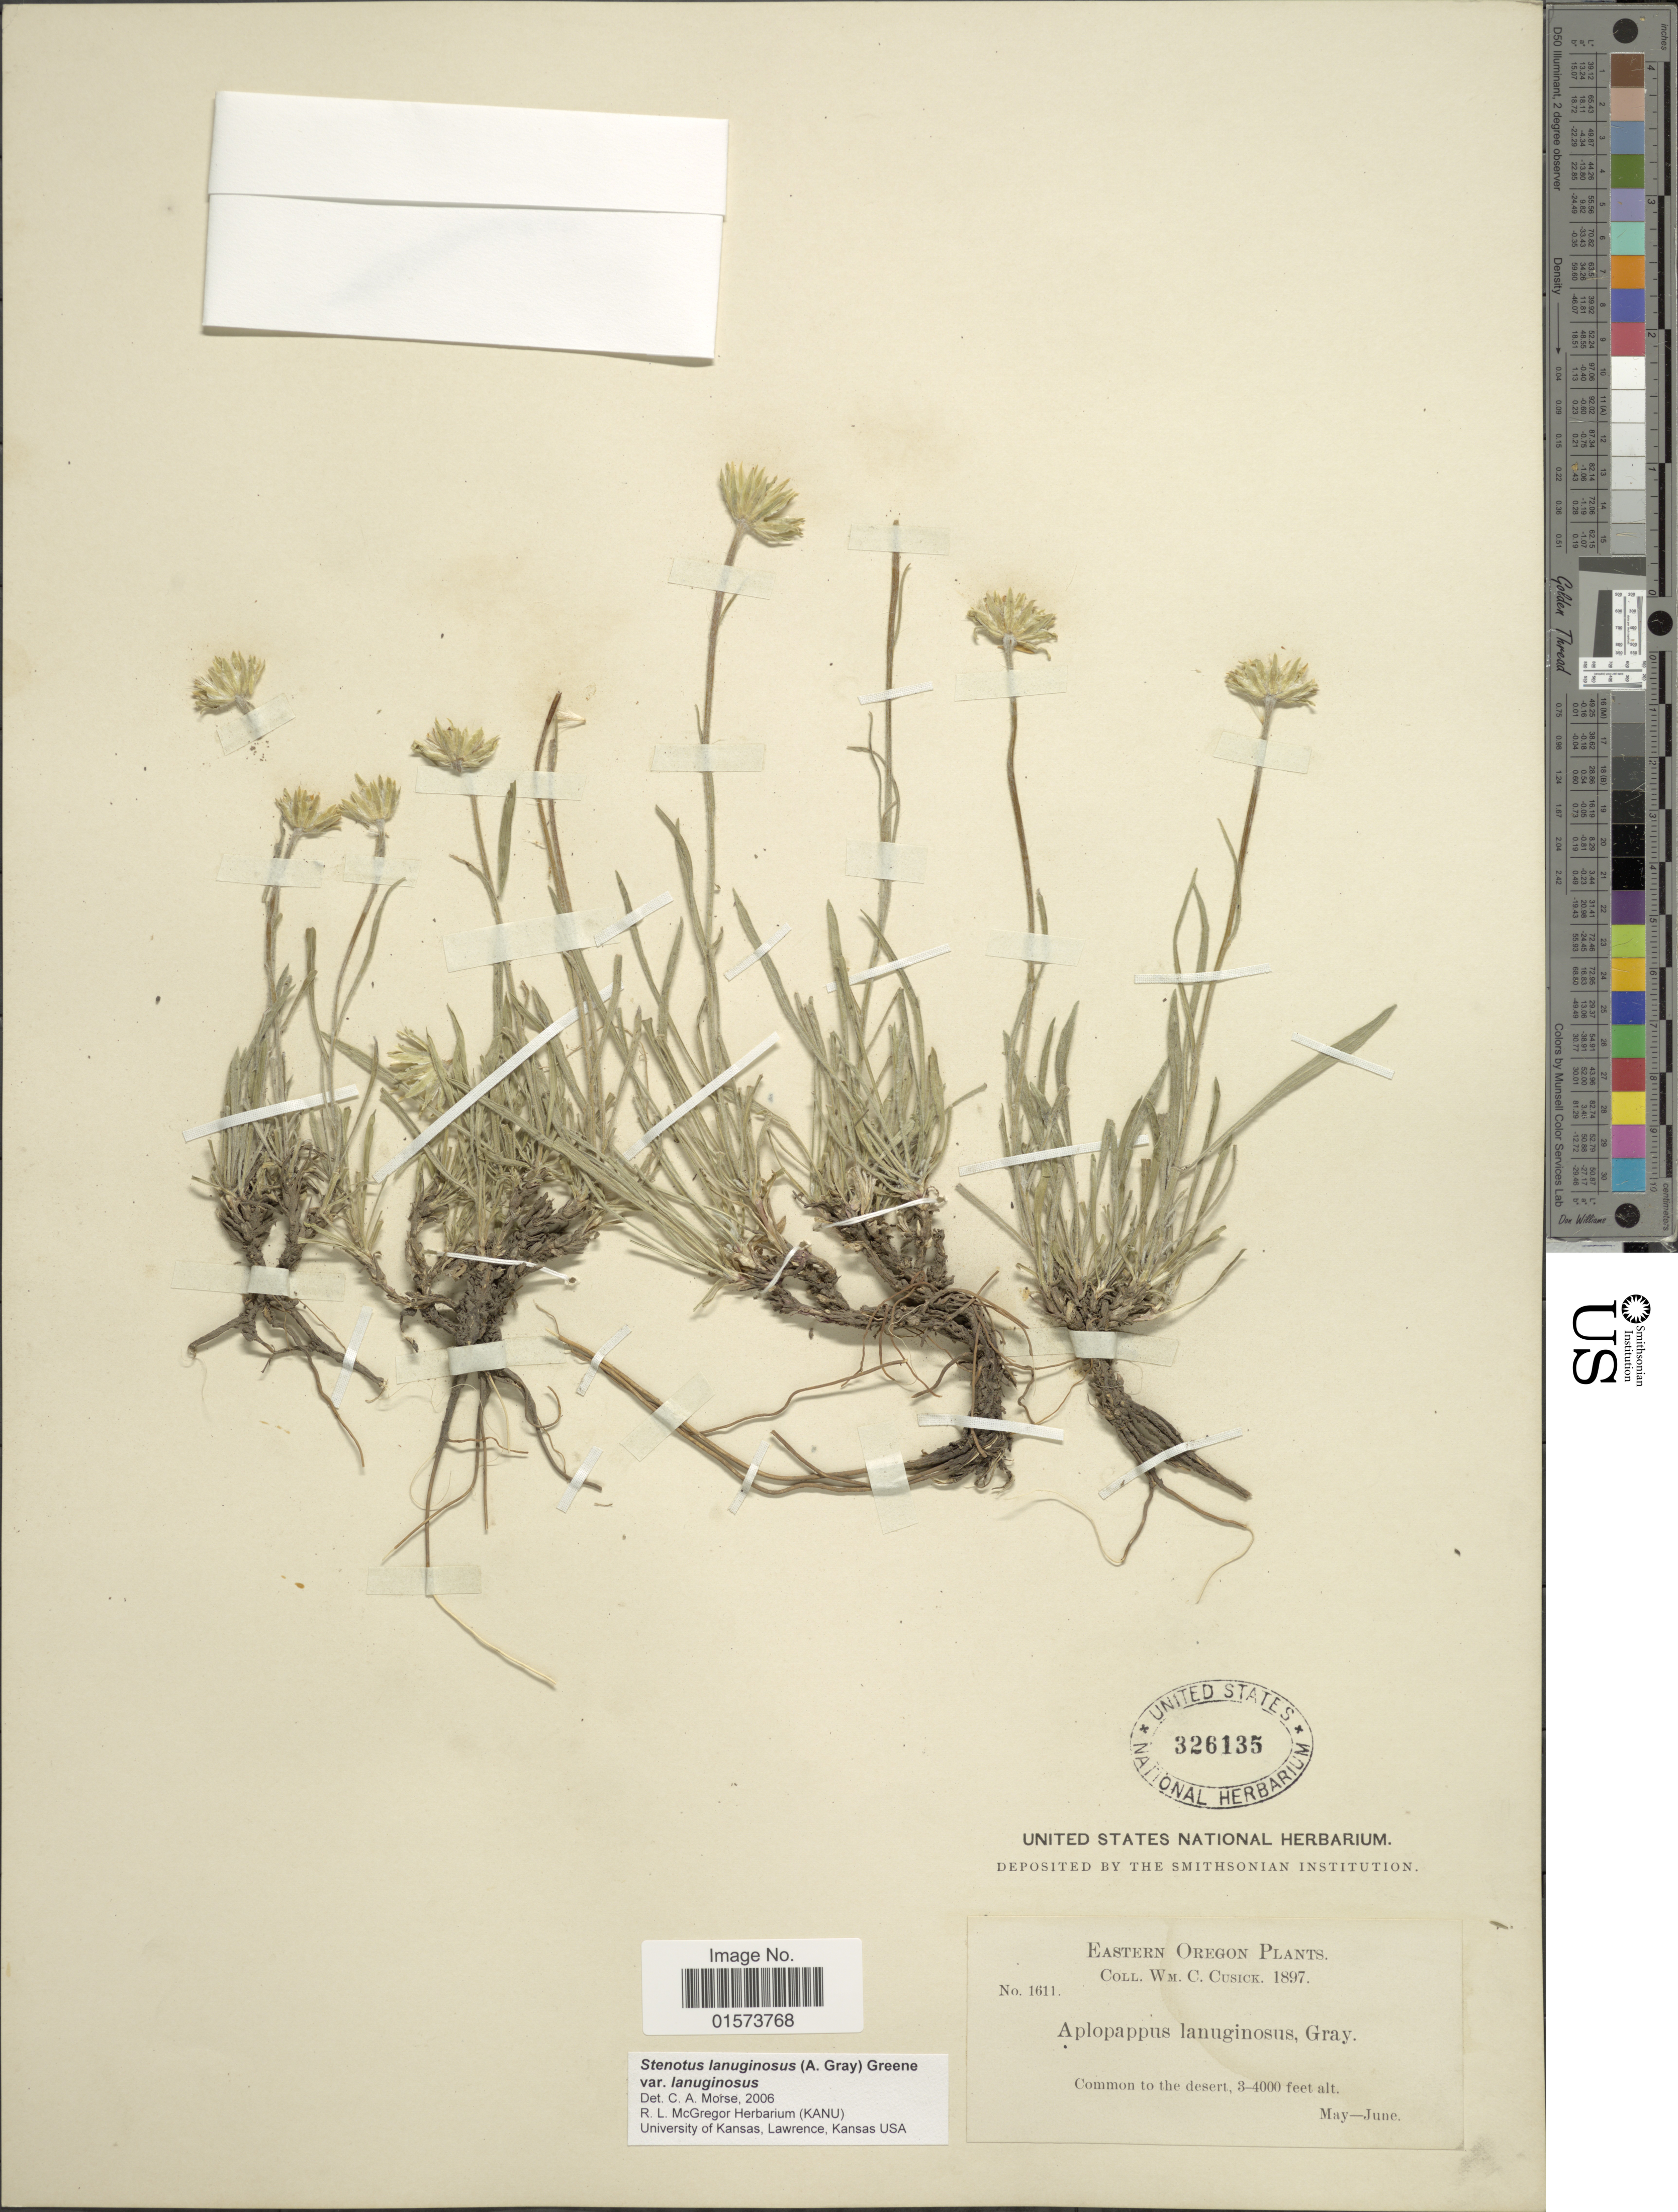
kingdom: Plantae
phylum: Tracheophyta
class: Magnoliopsida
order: Asterales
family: Asteraceae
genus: Stenotus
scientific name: Stenotus lanuginosus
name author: (A. Gray) Greene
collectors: W. C. Cusick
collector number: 1611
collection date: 1897-05/1897-06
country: United States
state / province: Oregon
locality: Eastern Oregon, common to the desert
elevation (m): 914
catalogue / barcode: US 326135